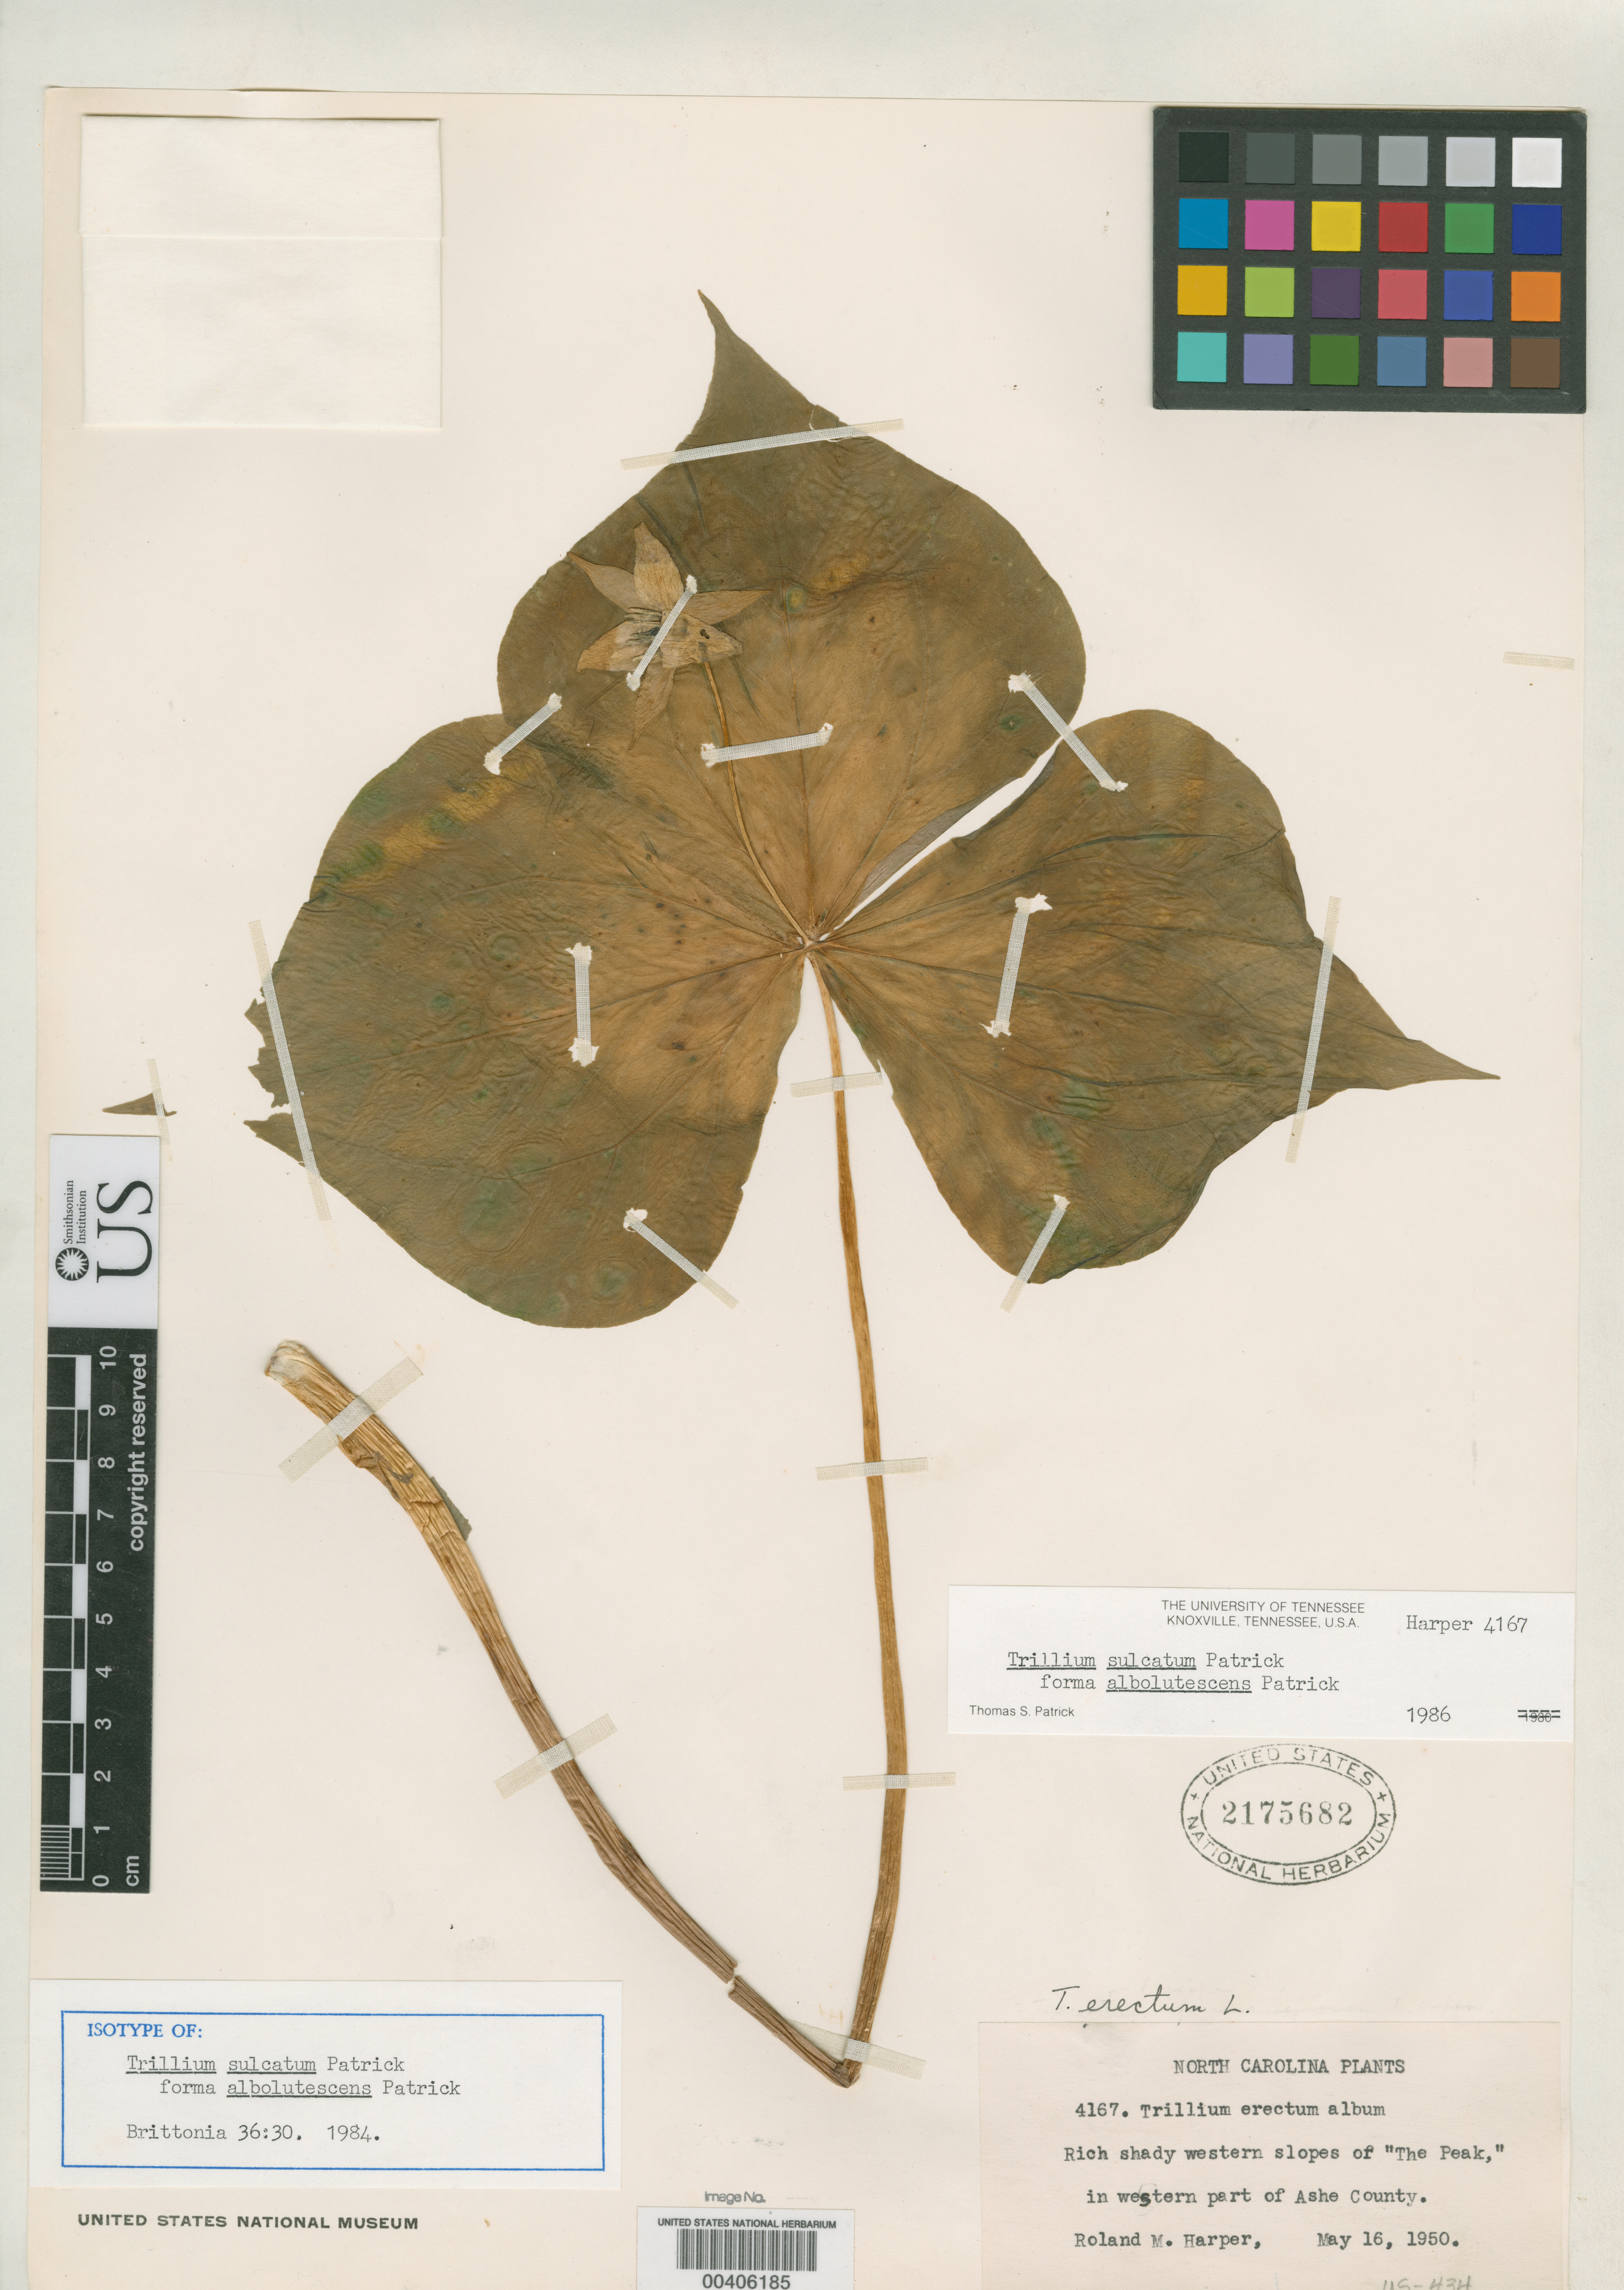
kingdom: Plantae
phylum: Tracheophyta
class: Liliopsida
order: Liliales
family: Melanthiaceae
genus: Trillium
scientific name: Trillium sulcatum f. albolutescens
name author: T.S. Patrick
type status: Isotype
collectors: R. M. Harper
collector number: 4167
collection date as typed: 16 May 1950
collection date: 1950-05-16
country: United States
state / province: North Carolina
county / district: Ashe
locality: Western slopes of the peak, western part of Ashe County.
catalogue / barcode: US 2175682